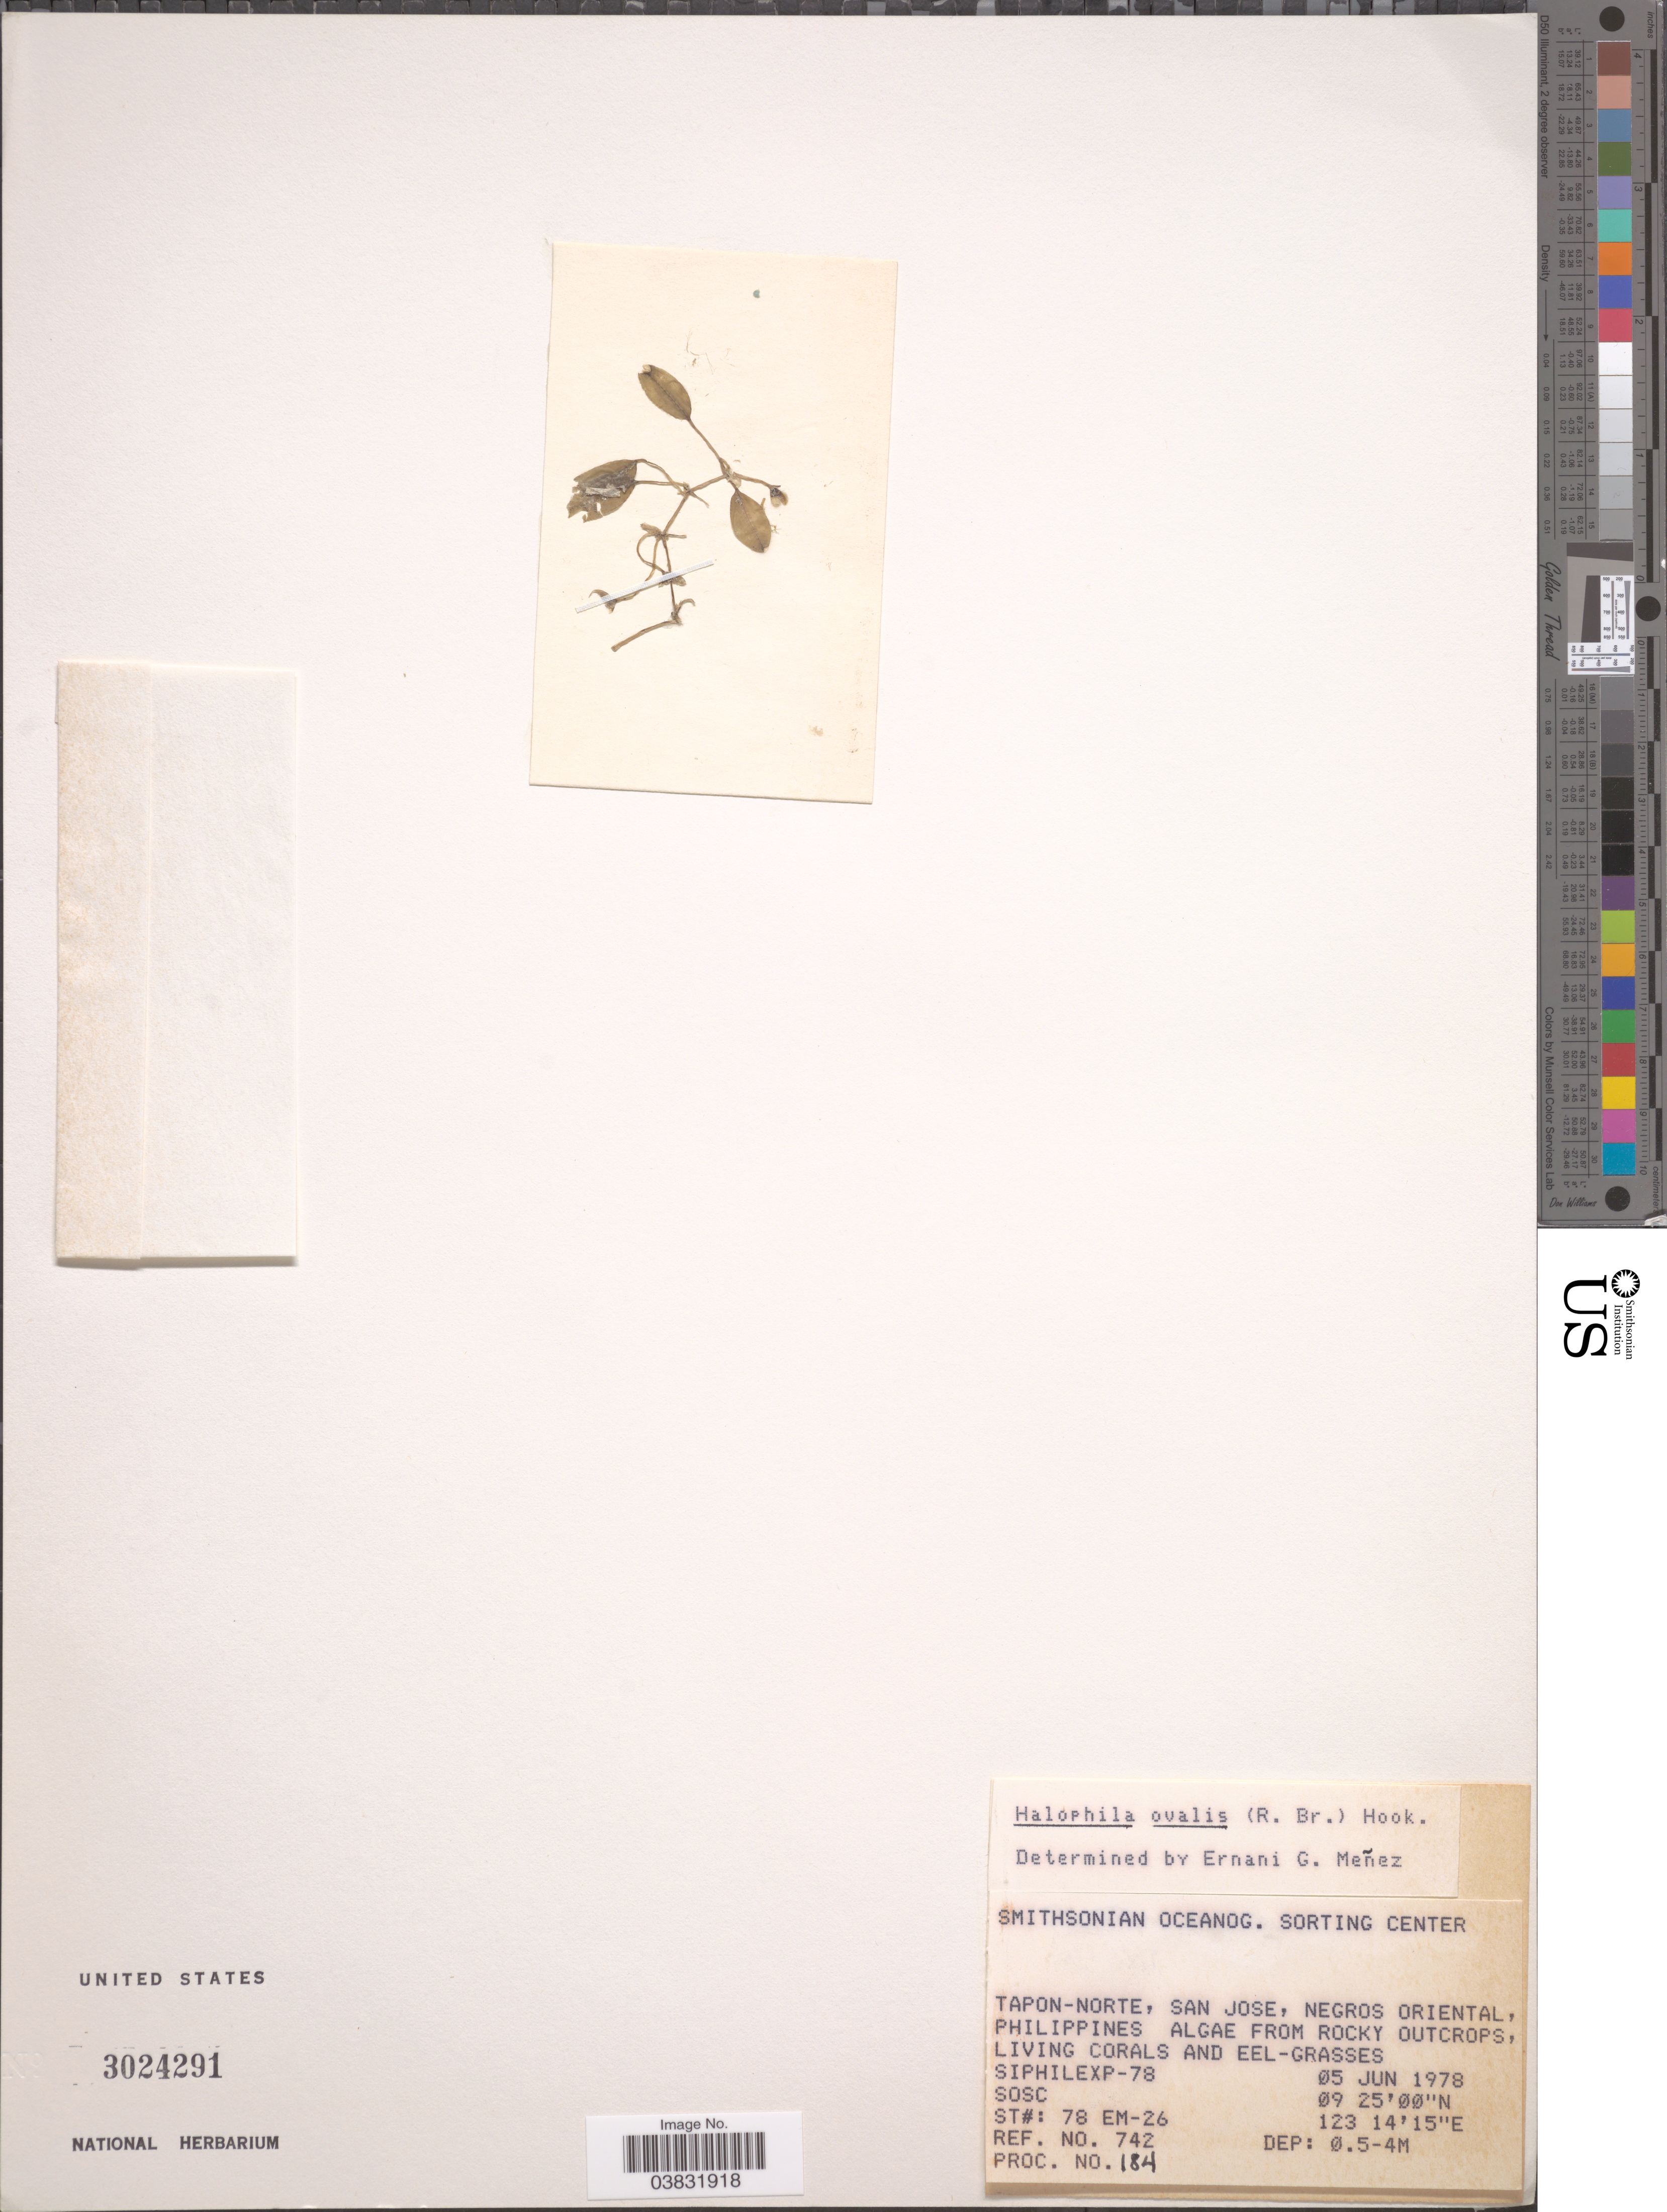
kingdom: Plantae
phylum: Tracheophyta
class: Liliopsida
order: Alismatales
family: Hydrocharitaceae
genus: Halophila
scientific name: Halophila ovalis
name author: (R. Br.) Hook. f.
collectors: SOSC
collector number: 742/184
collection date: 1978-06-05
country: Philippines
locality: Tapon-norte, San Jose, Negros Oriental, Philippines algae from rocky outcrops, living corals and eel-grasses.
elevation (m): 0.5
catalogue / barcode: US 3024291